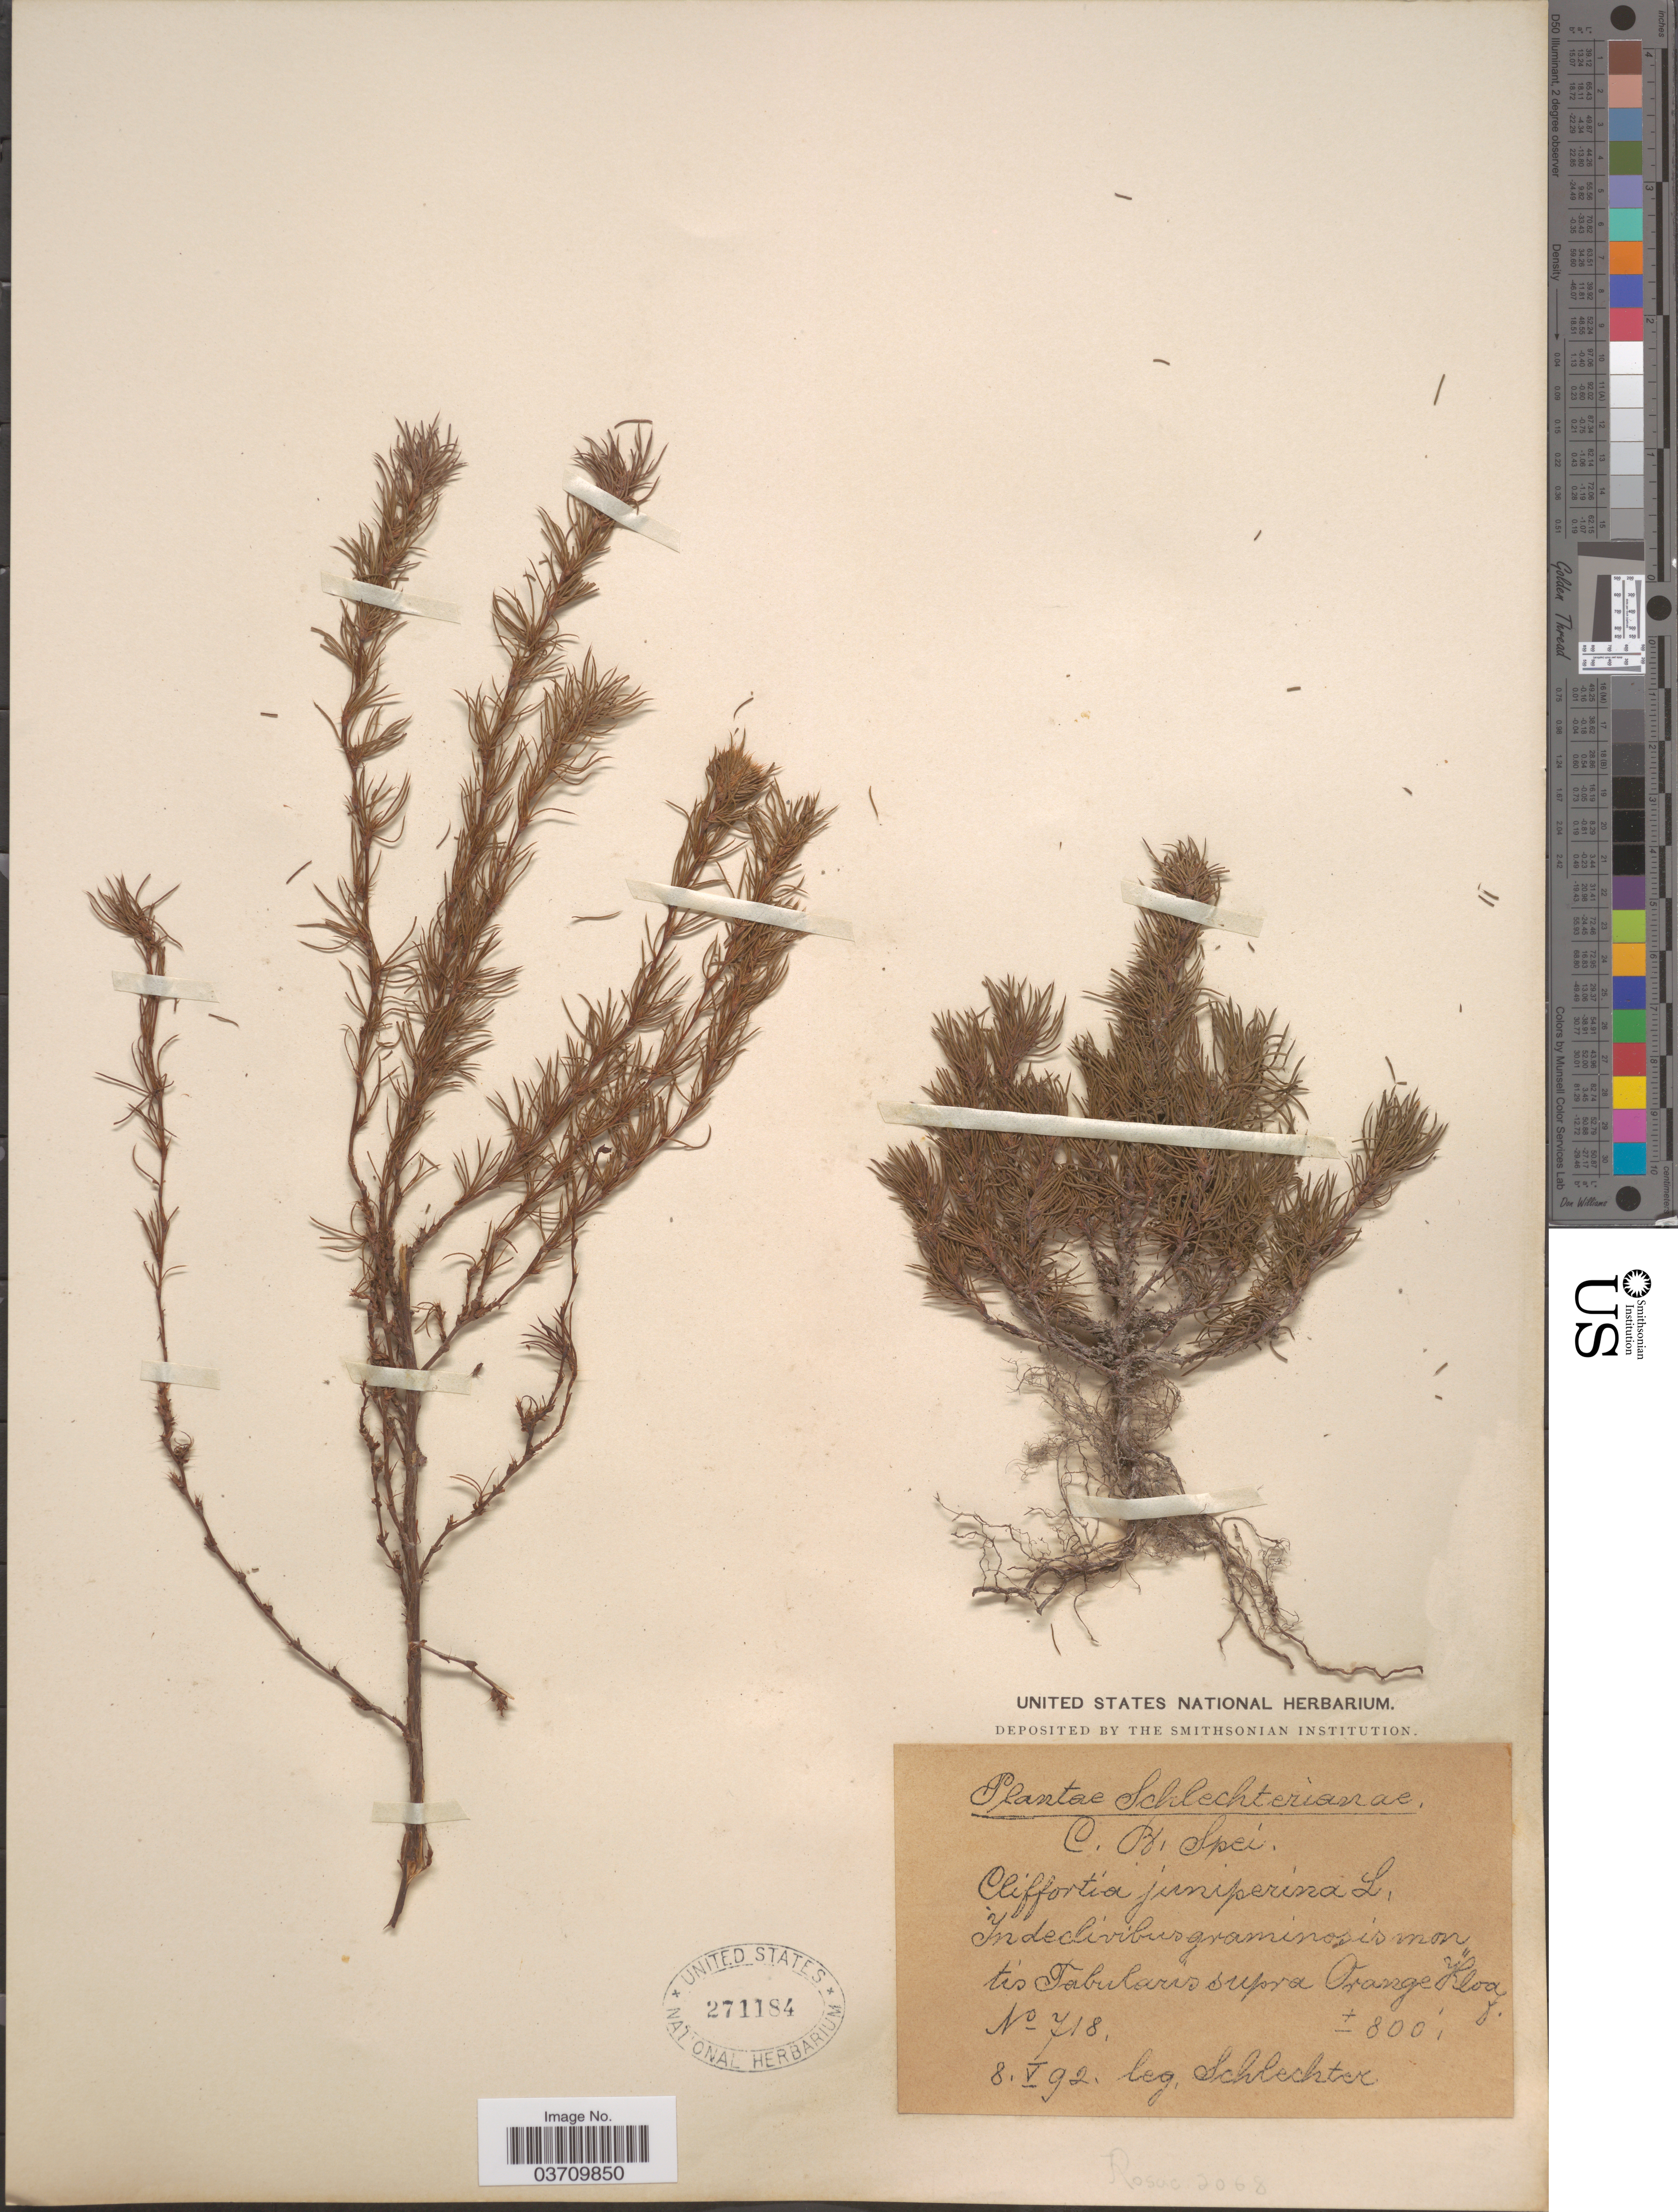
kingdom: Plantae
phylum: Tracheophyta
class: Magnoliopsida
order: Rosales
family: Rosaceae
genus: Cliffortia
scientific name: Cliffortia juniperina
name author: L. f.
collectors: Schlechter, --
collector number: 718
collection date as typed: Transcribed d/m/y: 8/5/92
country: South Africa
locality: C. B. Spei. In declivibus graminosis montis Tabularis supra Orange Kloof.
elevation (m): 244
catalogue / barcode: US 271184